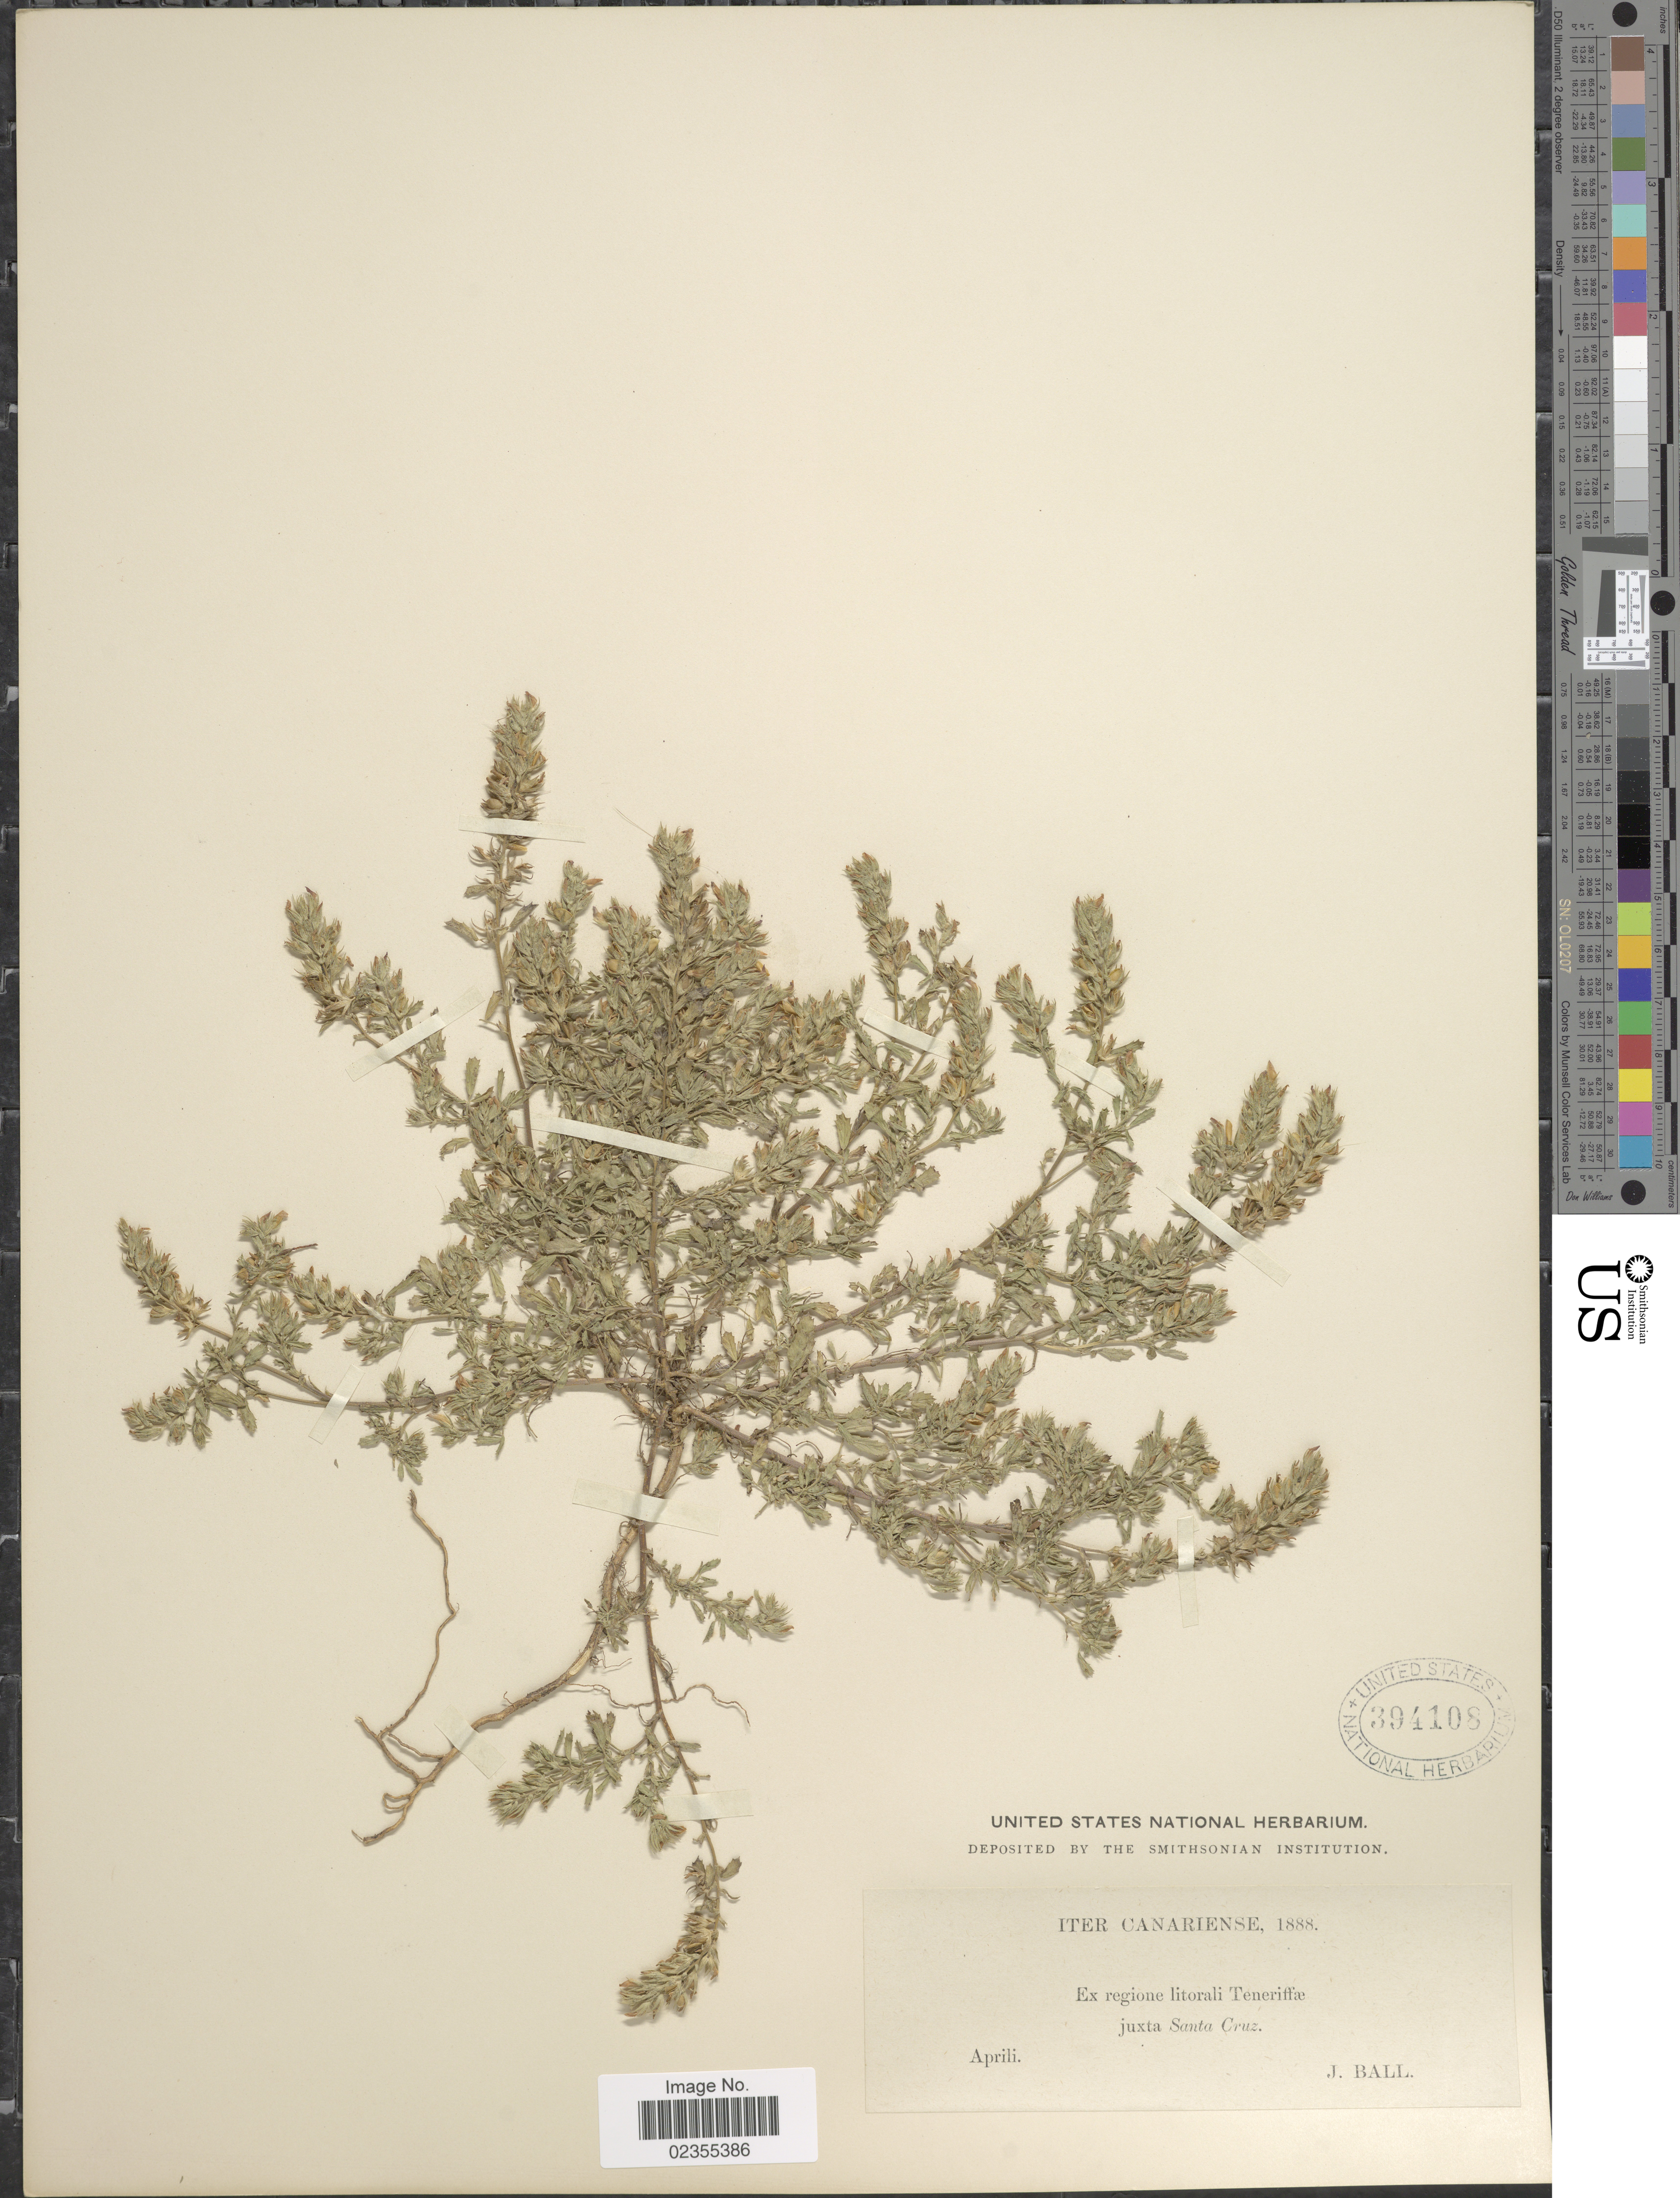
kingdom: Plantae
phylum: Tracheophyta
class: Magnoliopsida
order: Fabales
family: Fabaceae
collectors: J. Ball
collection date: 1888-04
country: Spain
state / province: Canarias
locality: Iter Canariense, regione litorali Teneriffæ juxta Santa Cruz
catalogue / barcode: US 394108